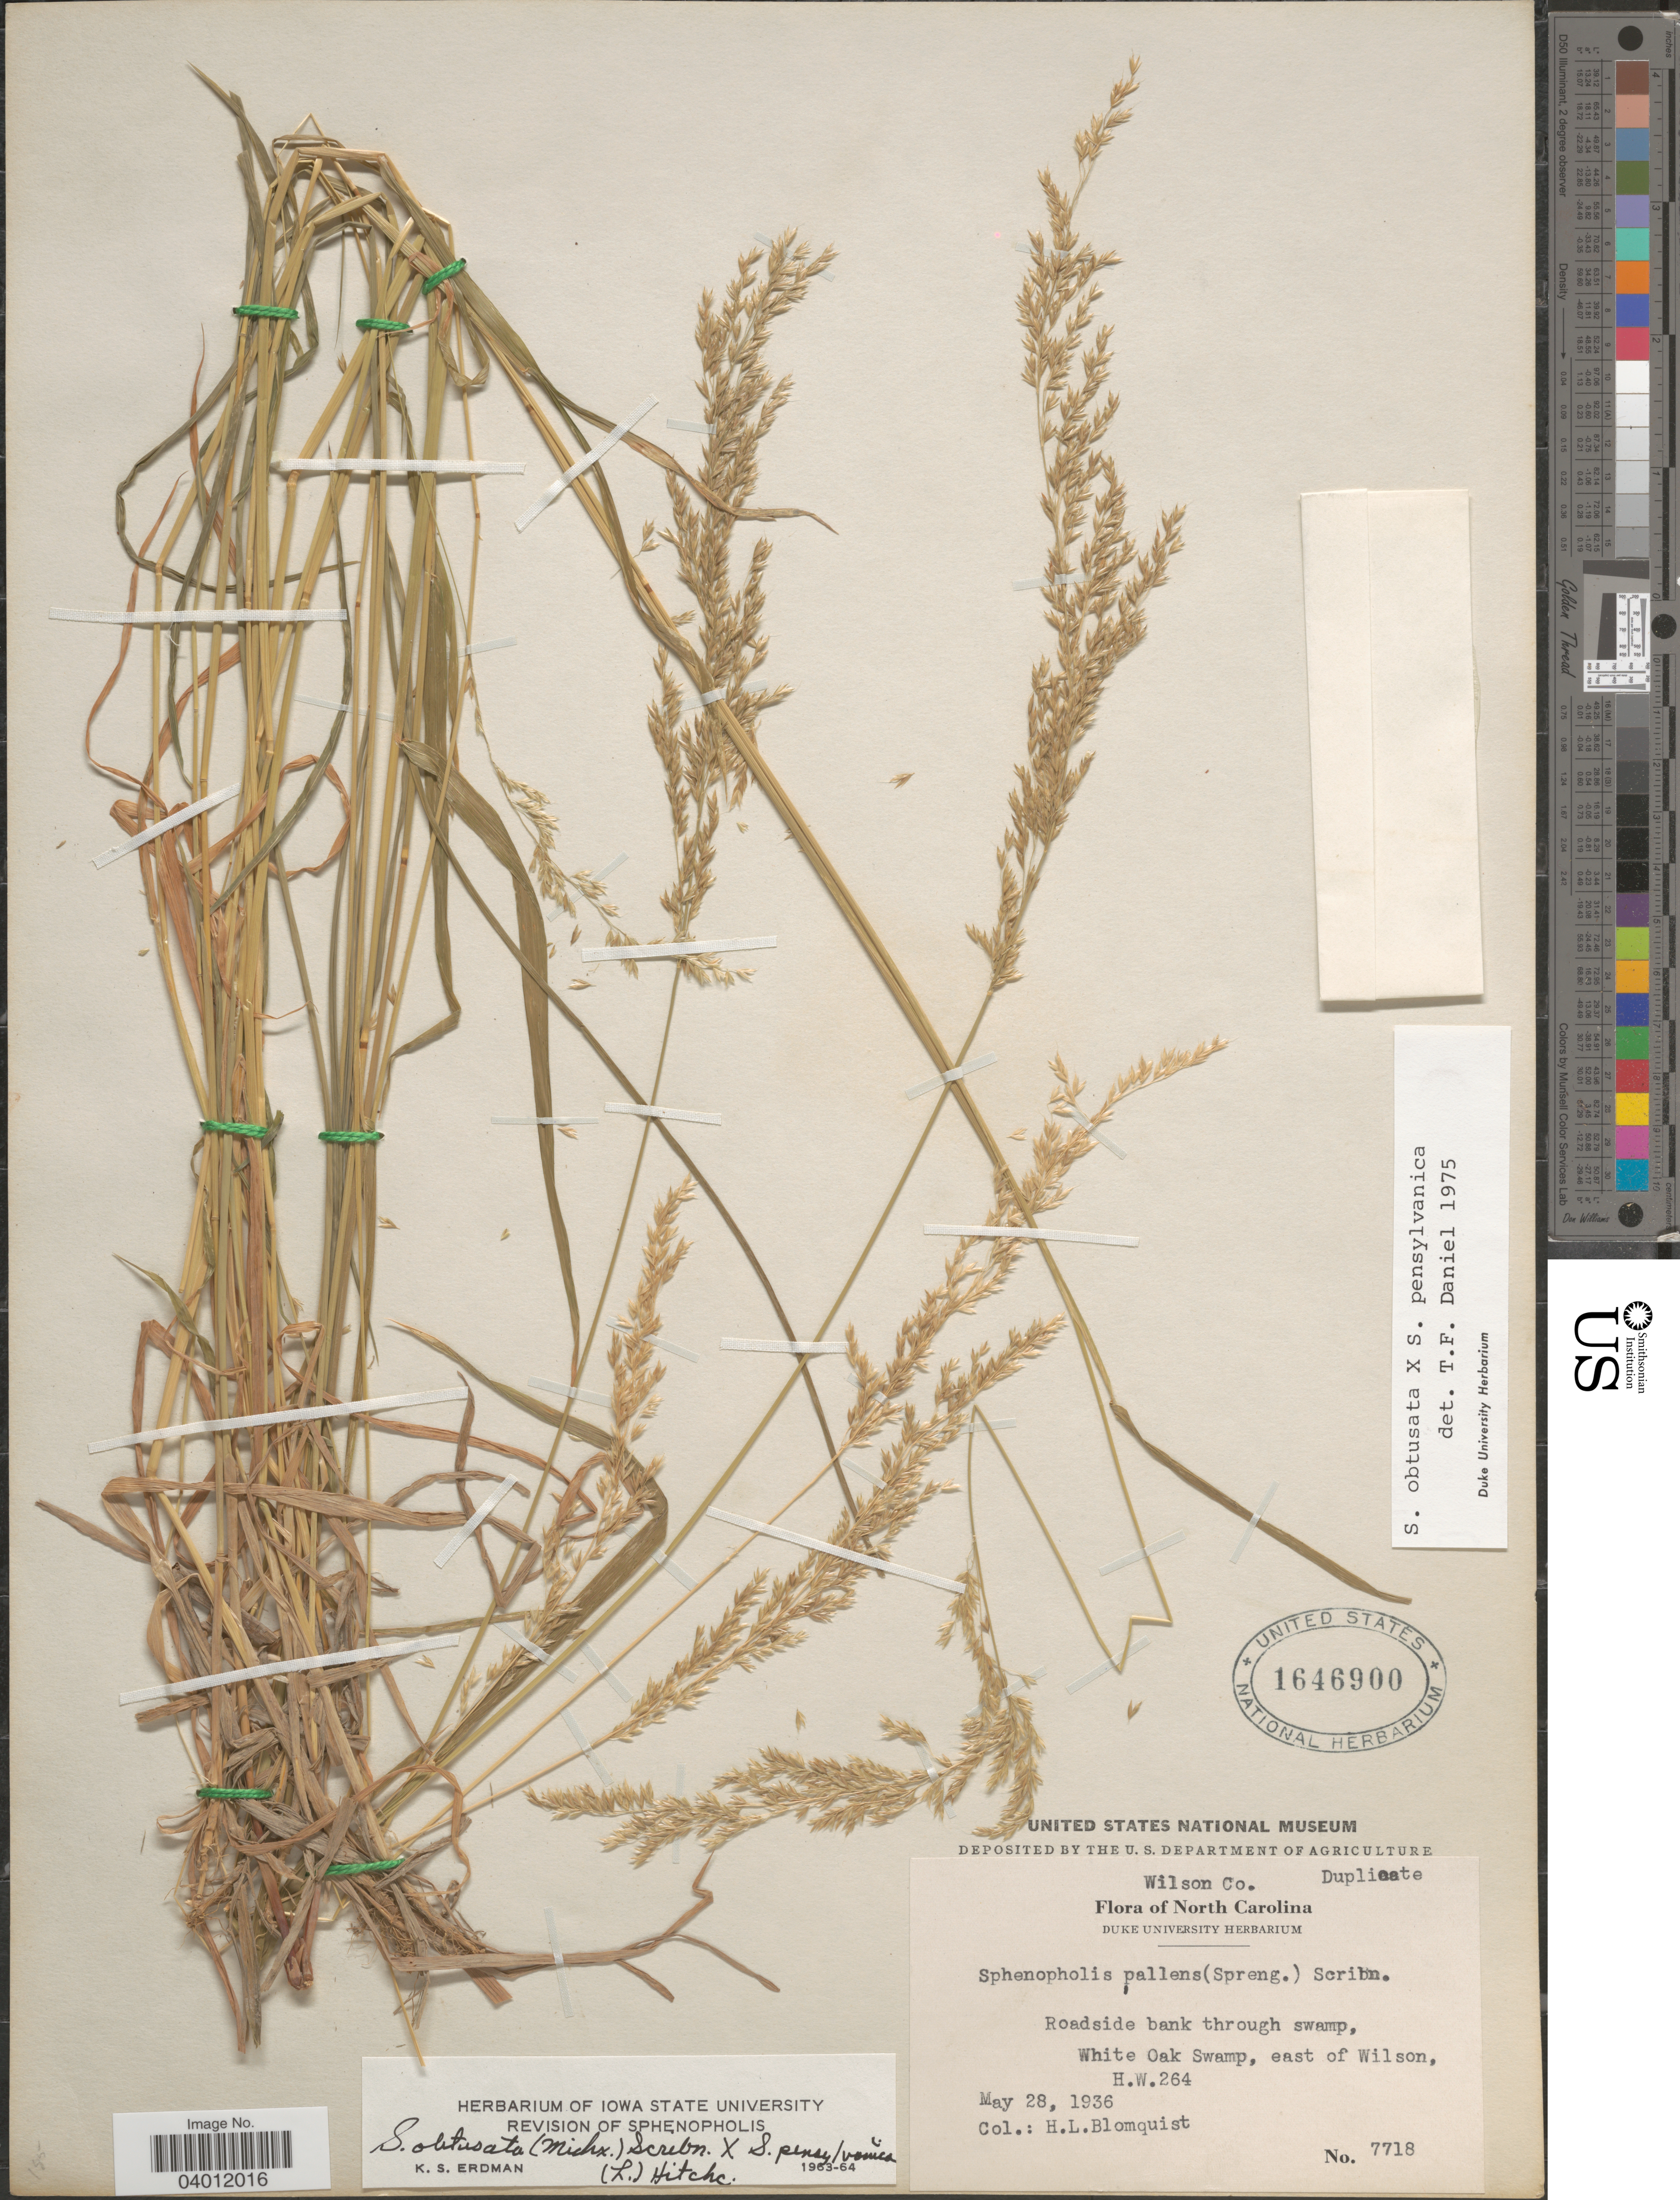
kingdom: Plantae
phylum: Tracheophyta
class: Liliopsida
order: Poales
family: Poaceae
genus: Sphenopholis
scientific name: Sphenopholis obtusata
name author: (Michx.) Scribn.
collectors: H. Blomquist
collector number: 7718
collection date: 1936-05-28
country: United States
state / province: North Carolina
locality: Wilson Co. White Oak Swamp, east of Wilson, H.W. 264.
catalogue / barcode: US 1646900